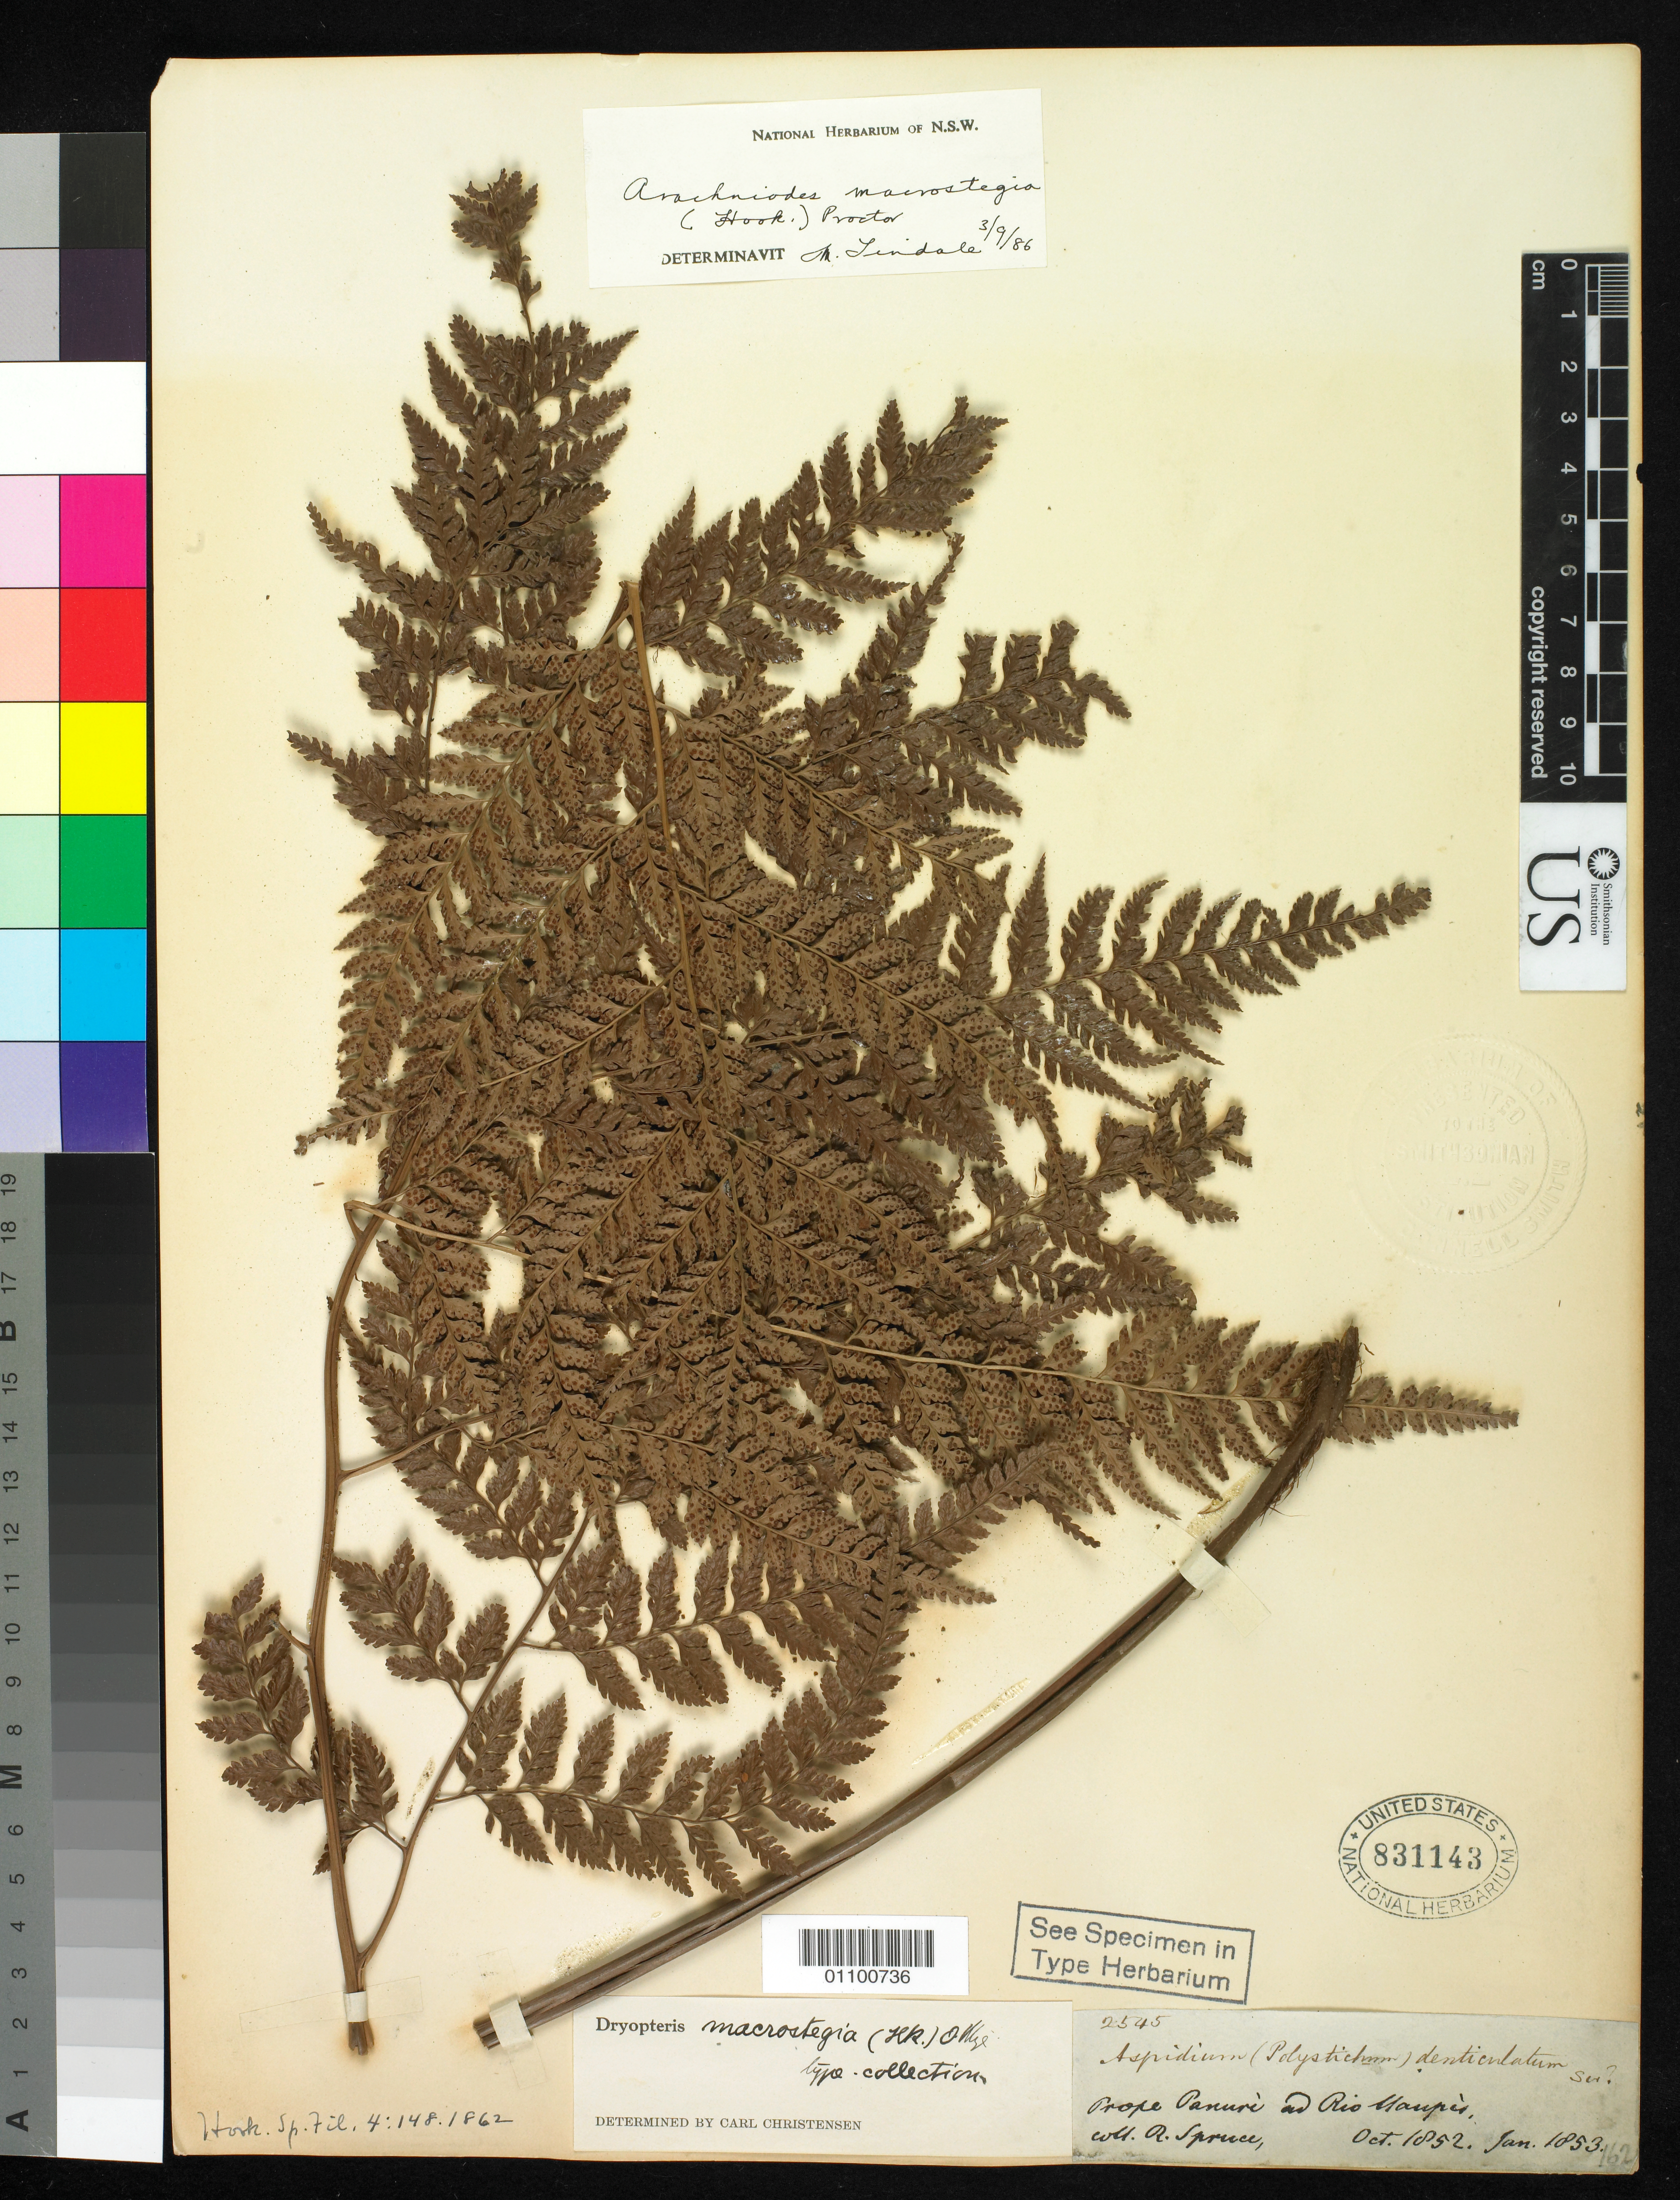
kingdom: Plantae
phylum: Tracheophyta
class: Polypodiopsida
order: Polypodiales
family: Dryopteridaceae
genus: Nephrodium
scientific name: Nephrodium macrostegium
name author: Hook.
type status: Type Collection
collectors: R. Spruce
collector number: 2545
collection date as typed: Oct 1852 to -- Jan 1853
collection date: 1852-10/1853-01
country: Brazil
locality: Prope Panure ad Rio Vaupes.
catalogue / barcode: US 831143